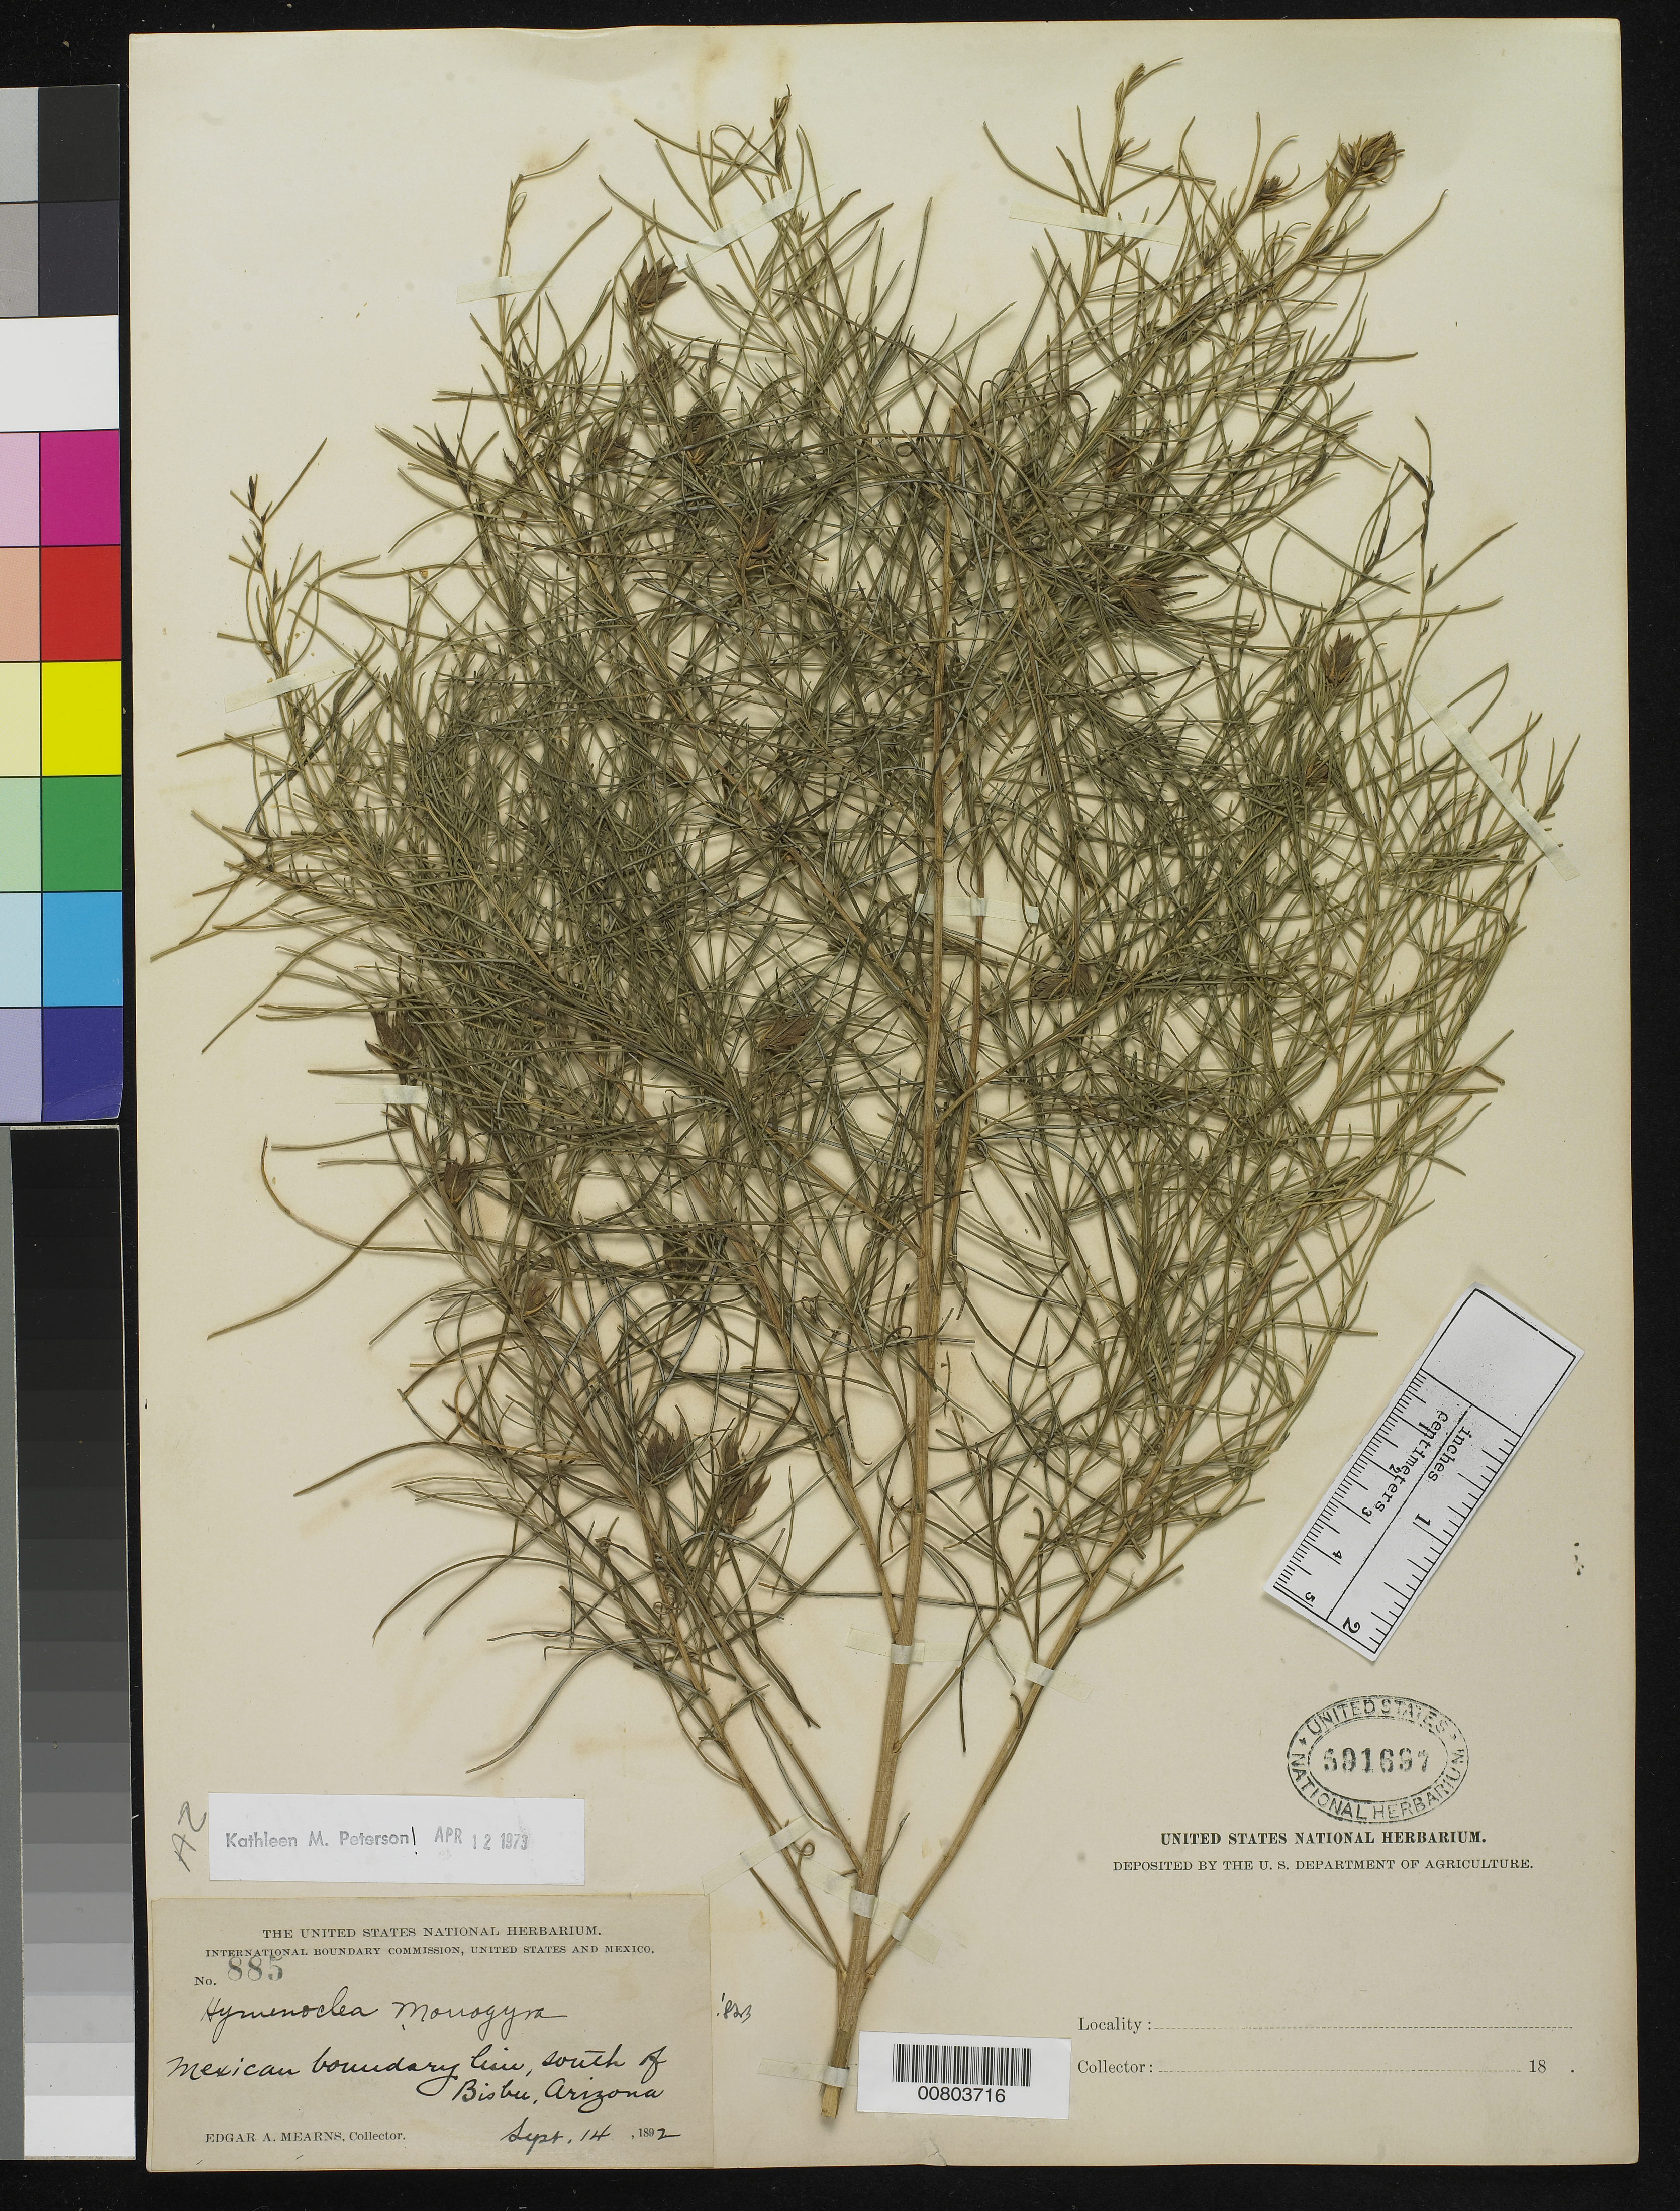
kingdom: Plantae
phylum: Tracheophyta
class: Magnoliopsida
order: Asterales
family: Asteraceae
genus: Hymenoclea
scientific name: Hymenoclea monogyra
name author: Torr. & A. Gray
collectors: E. A. Mearns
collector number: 885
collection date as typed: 14 Sep 1892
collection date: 1892-09-14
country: United States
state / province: Arizona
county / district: Cochise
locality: Mexican Boundary Line, S of Bisbee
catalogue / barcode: US 591697